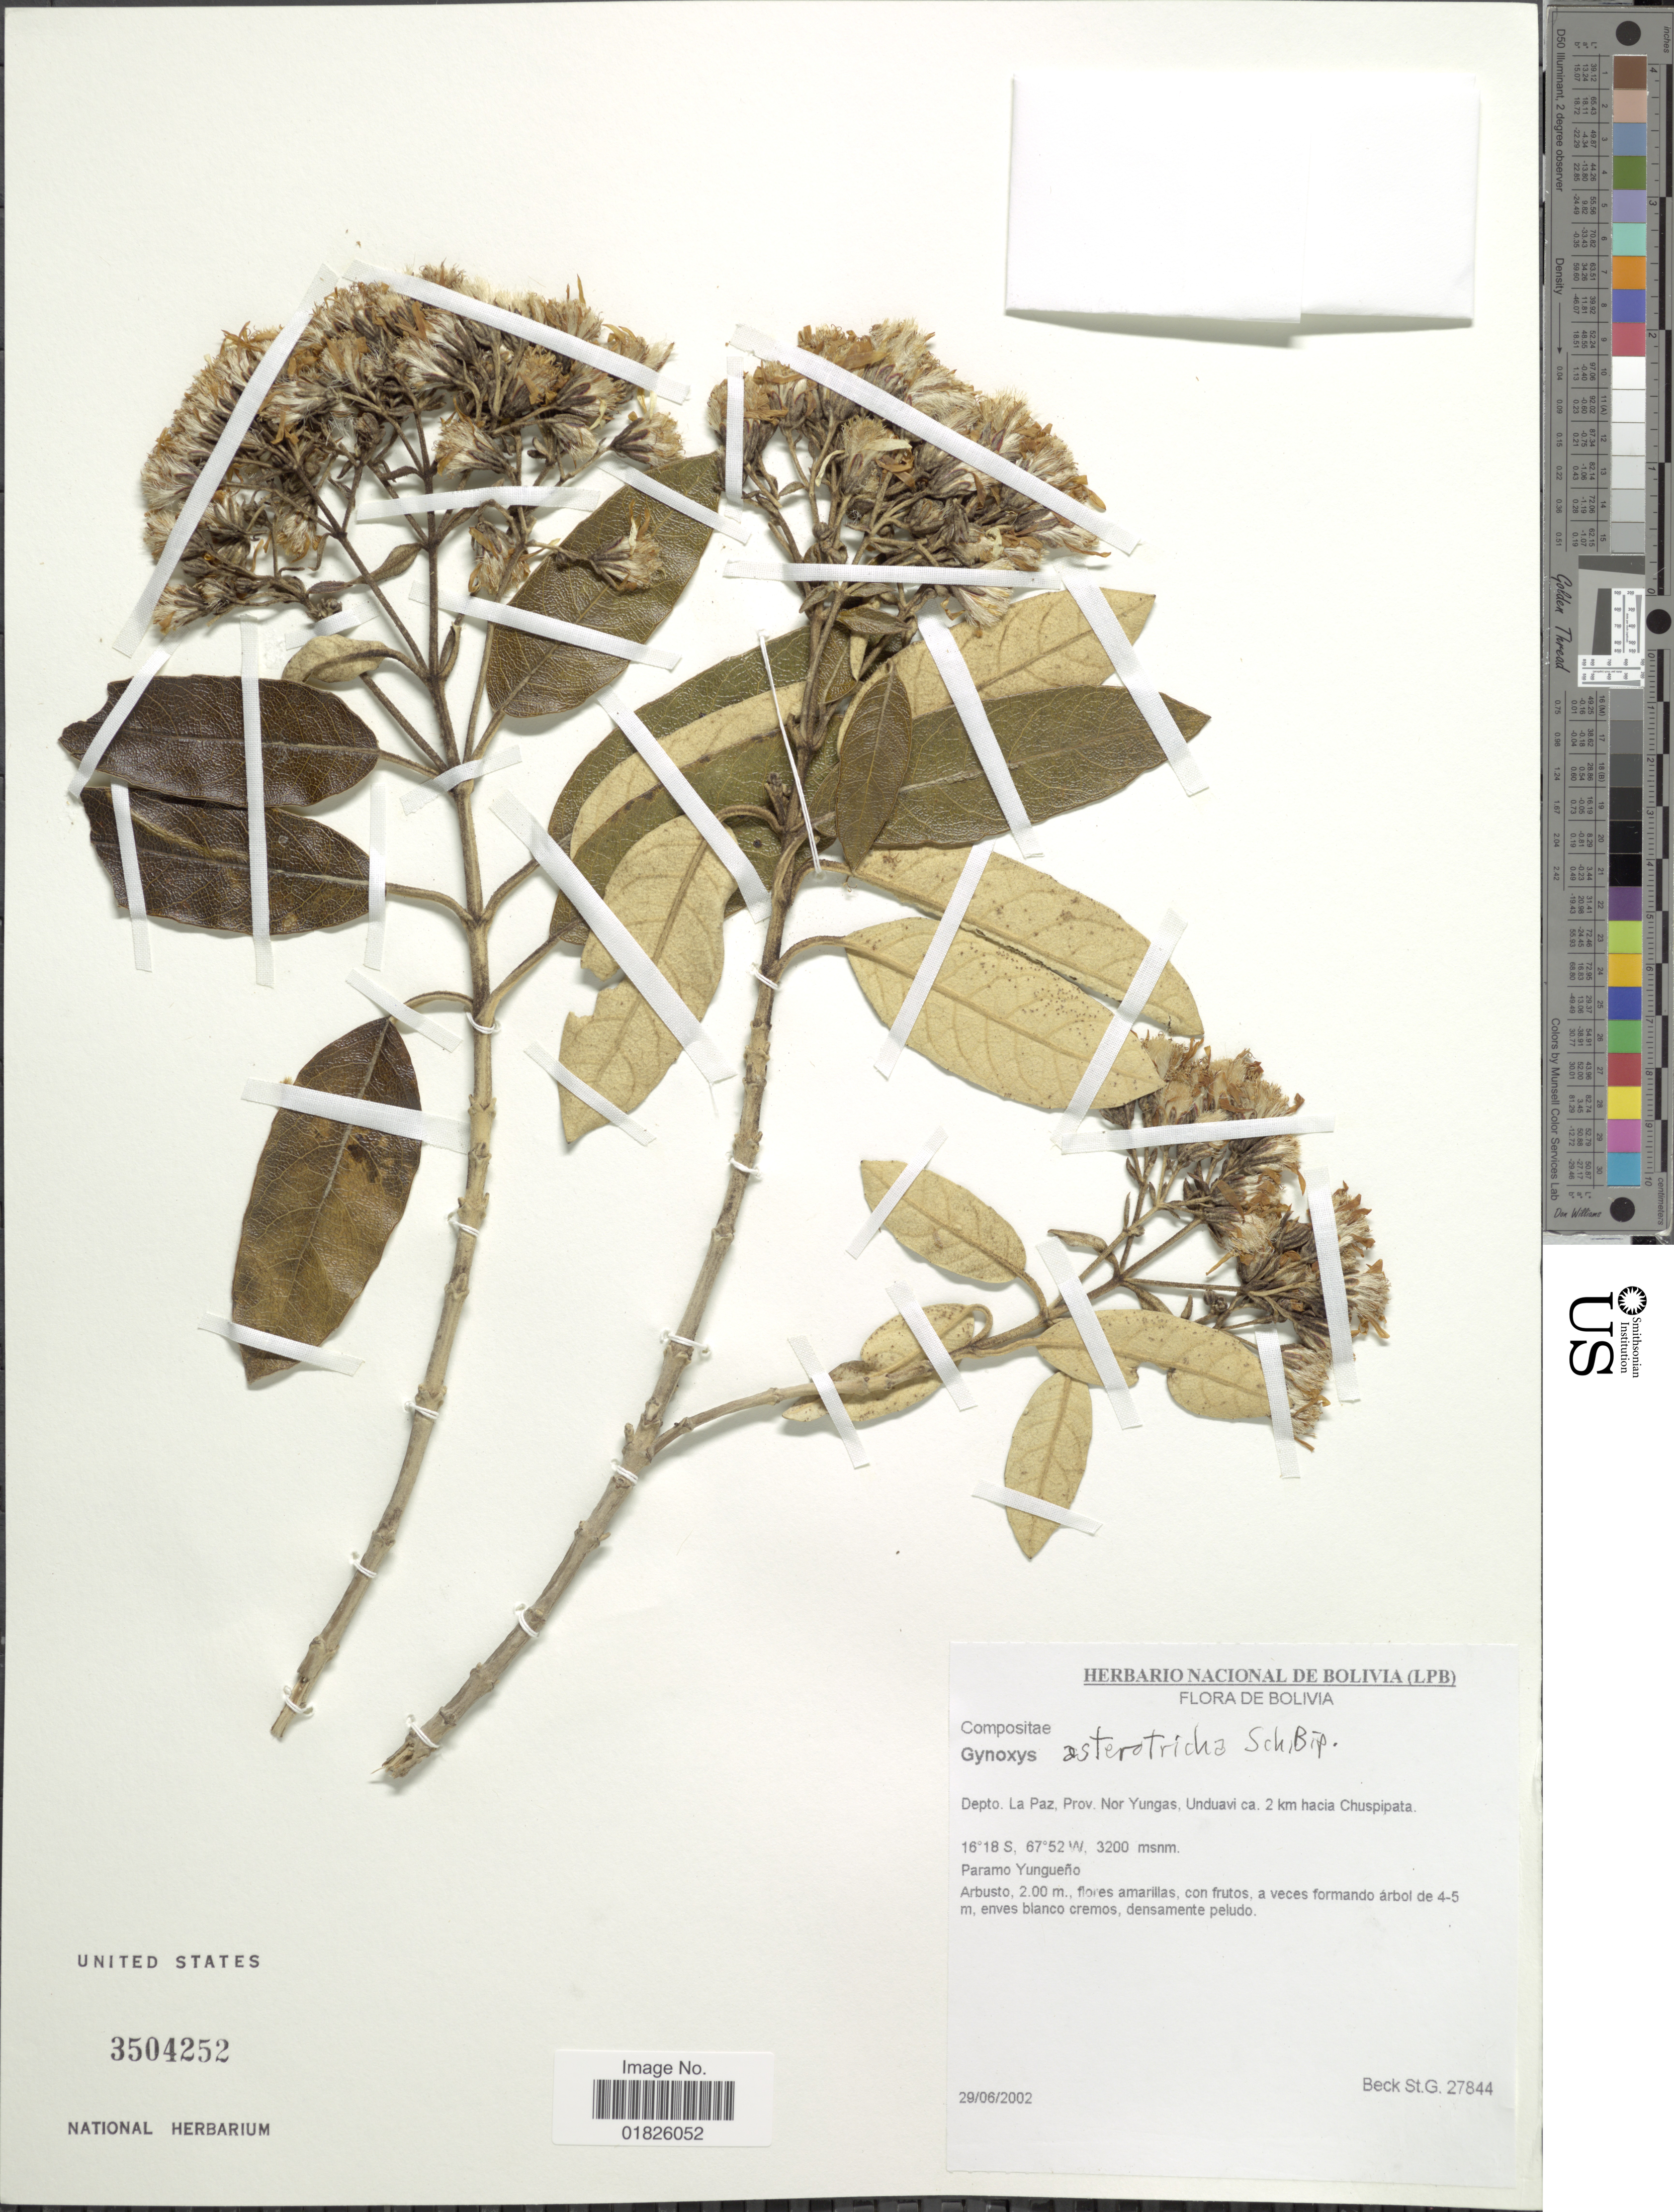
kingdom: Plantae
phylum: Tracheophyta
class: Magnoliopsida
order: Asterales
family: Asteraceae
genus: Gynoxys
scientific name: Gynoxys asterotricha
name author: Sch. Bip.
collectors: S. G. Beck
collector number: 27844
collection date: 2002-06-29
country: Bolivia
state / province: La Paz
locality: Prov. Nor Yungas, Unduavi ca. 2 km hacia Chuspipata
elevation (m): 3200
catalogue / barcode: US 3504252